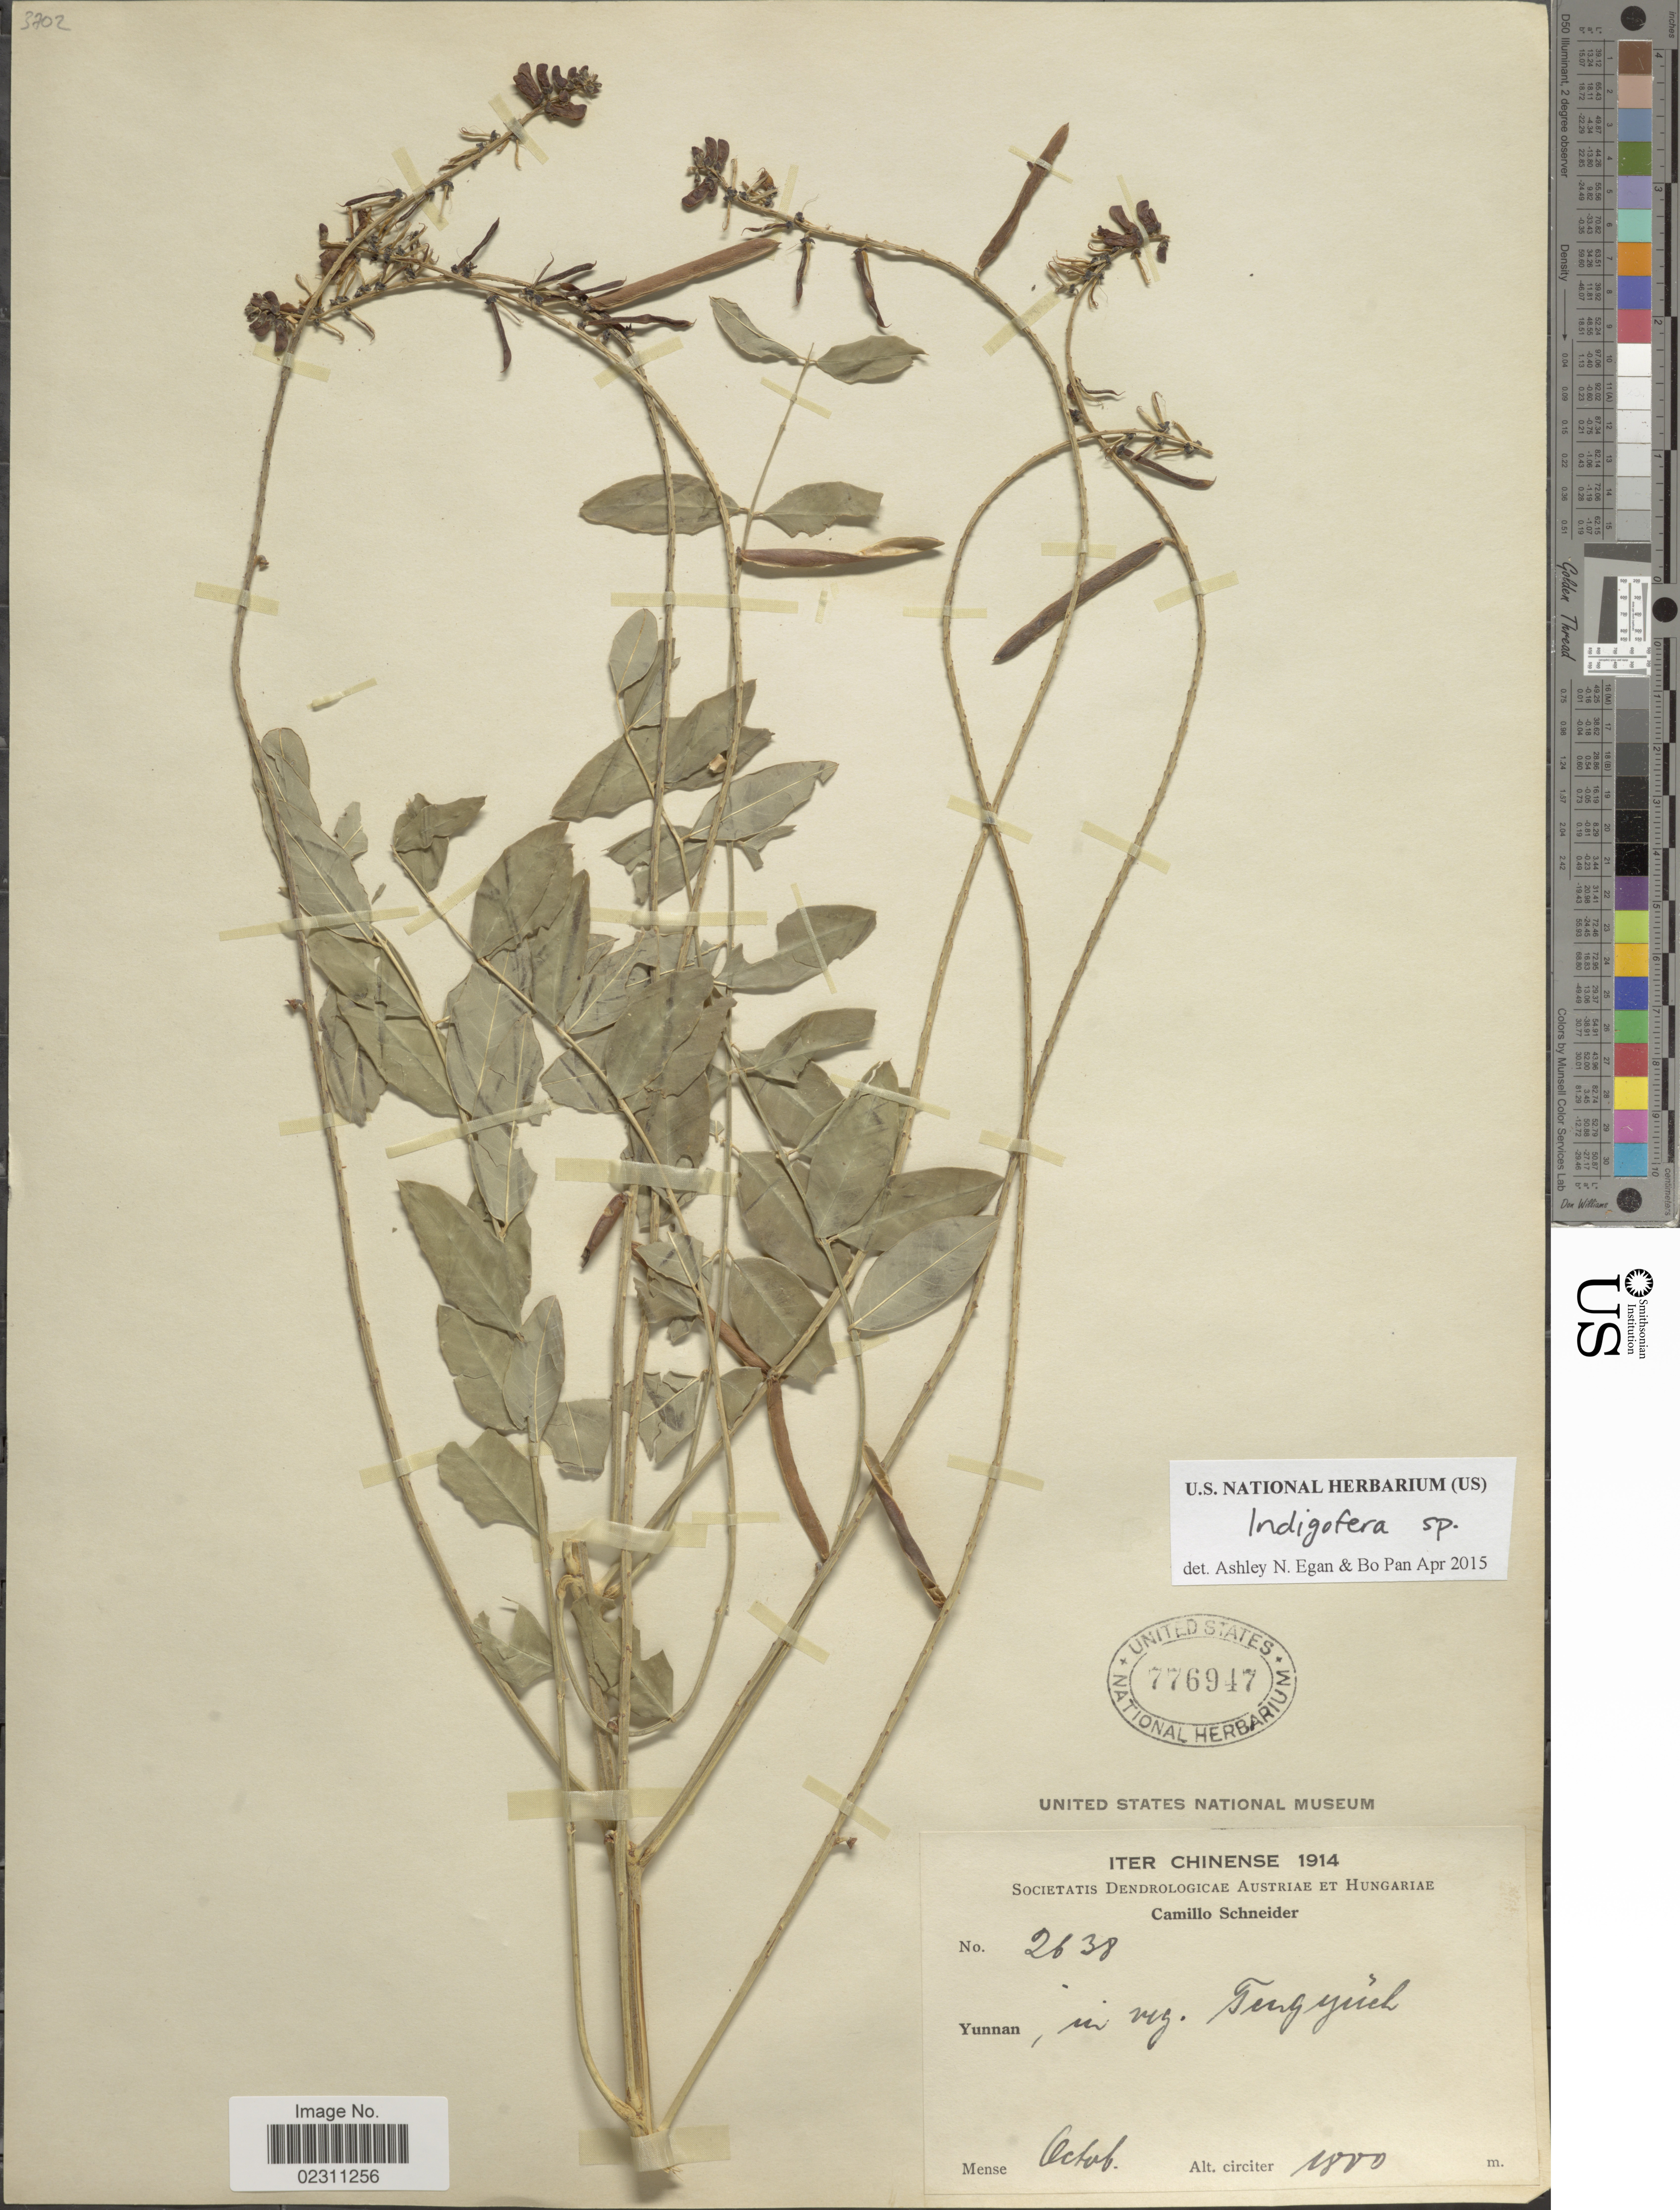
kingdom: Plantae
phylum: Tracheophyta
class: Magnoliopsida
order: Fabales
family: Fabaceae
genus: Indigofera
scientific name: Indigofera sp.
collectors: C. K. Schneider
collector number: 2638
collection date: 1914-10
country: China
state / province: Yunnan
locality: In reg. Tengyüch. [interpreted]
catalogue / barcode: US 776947